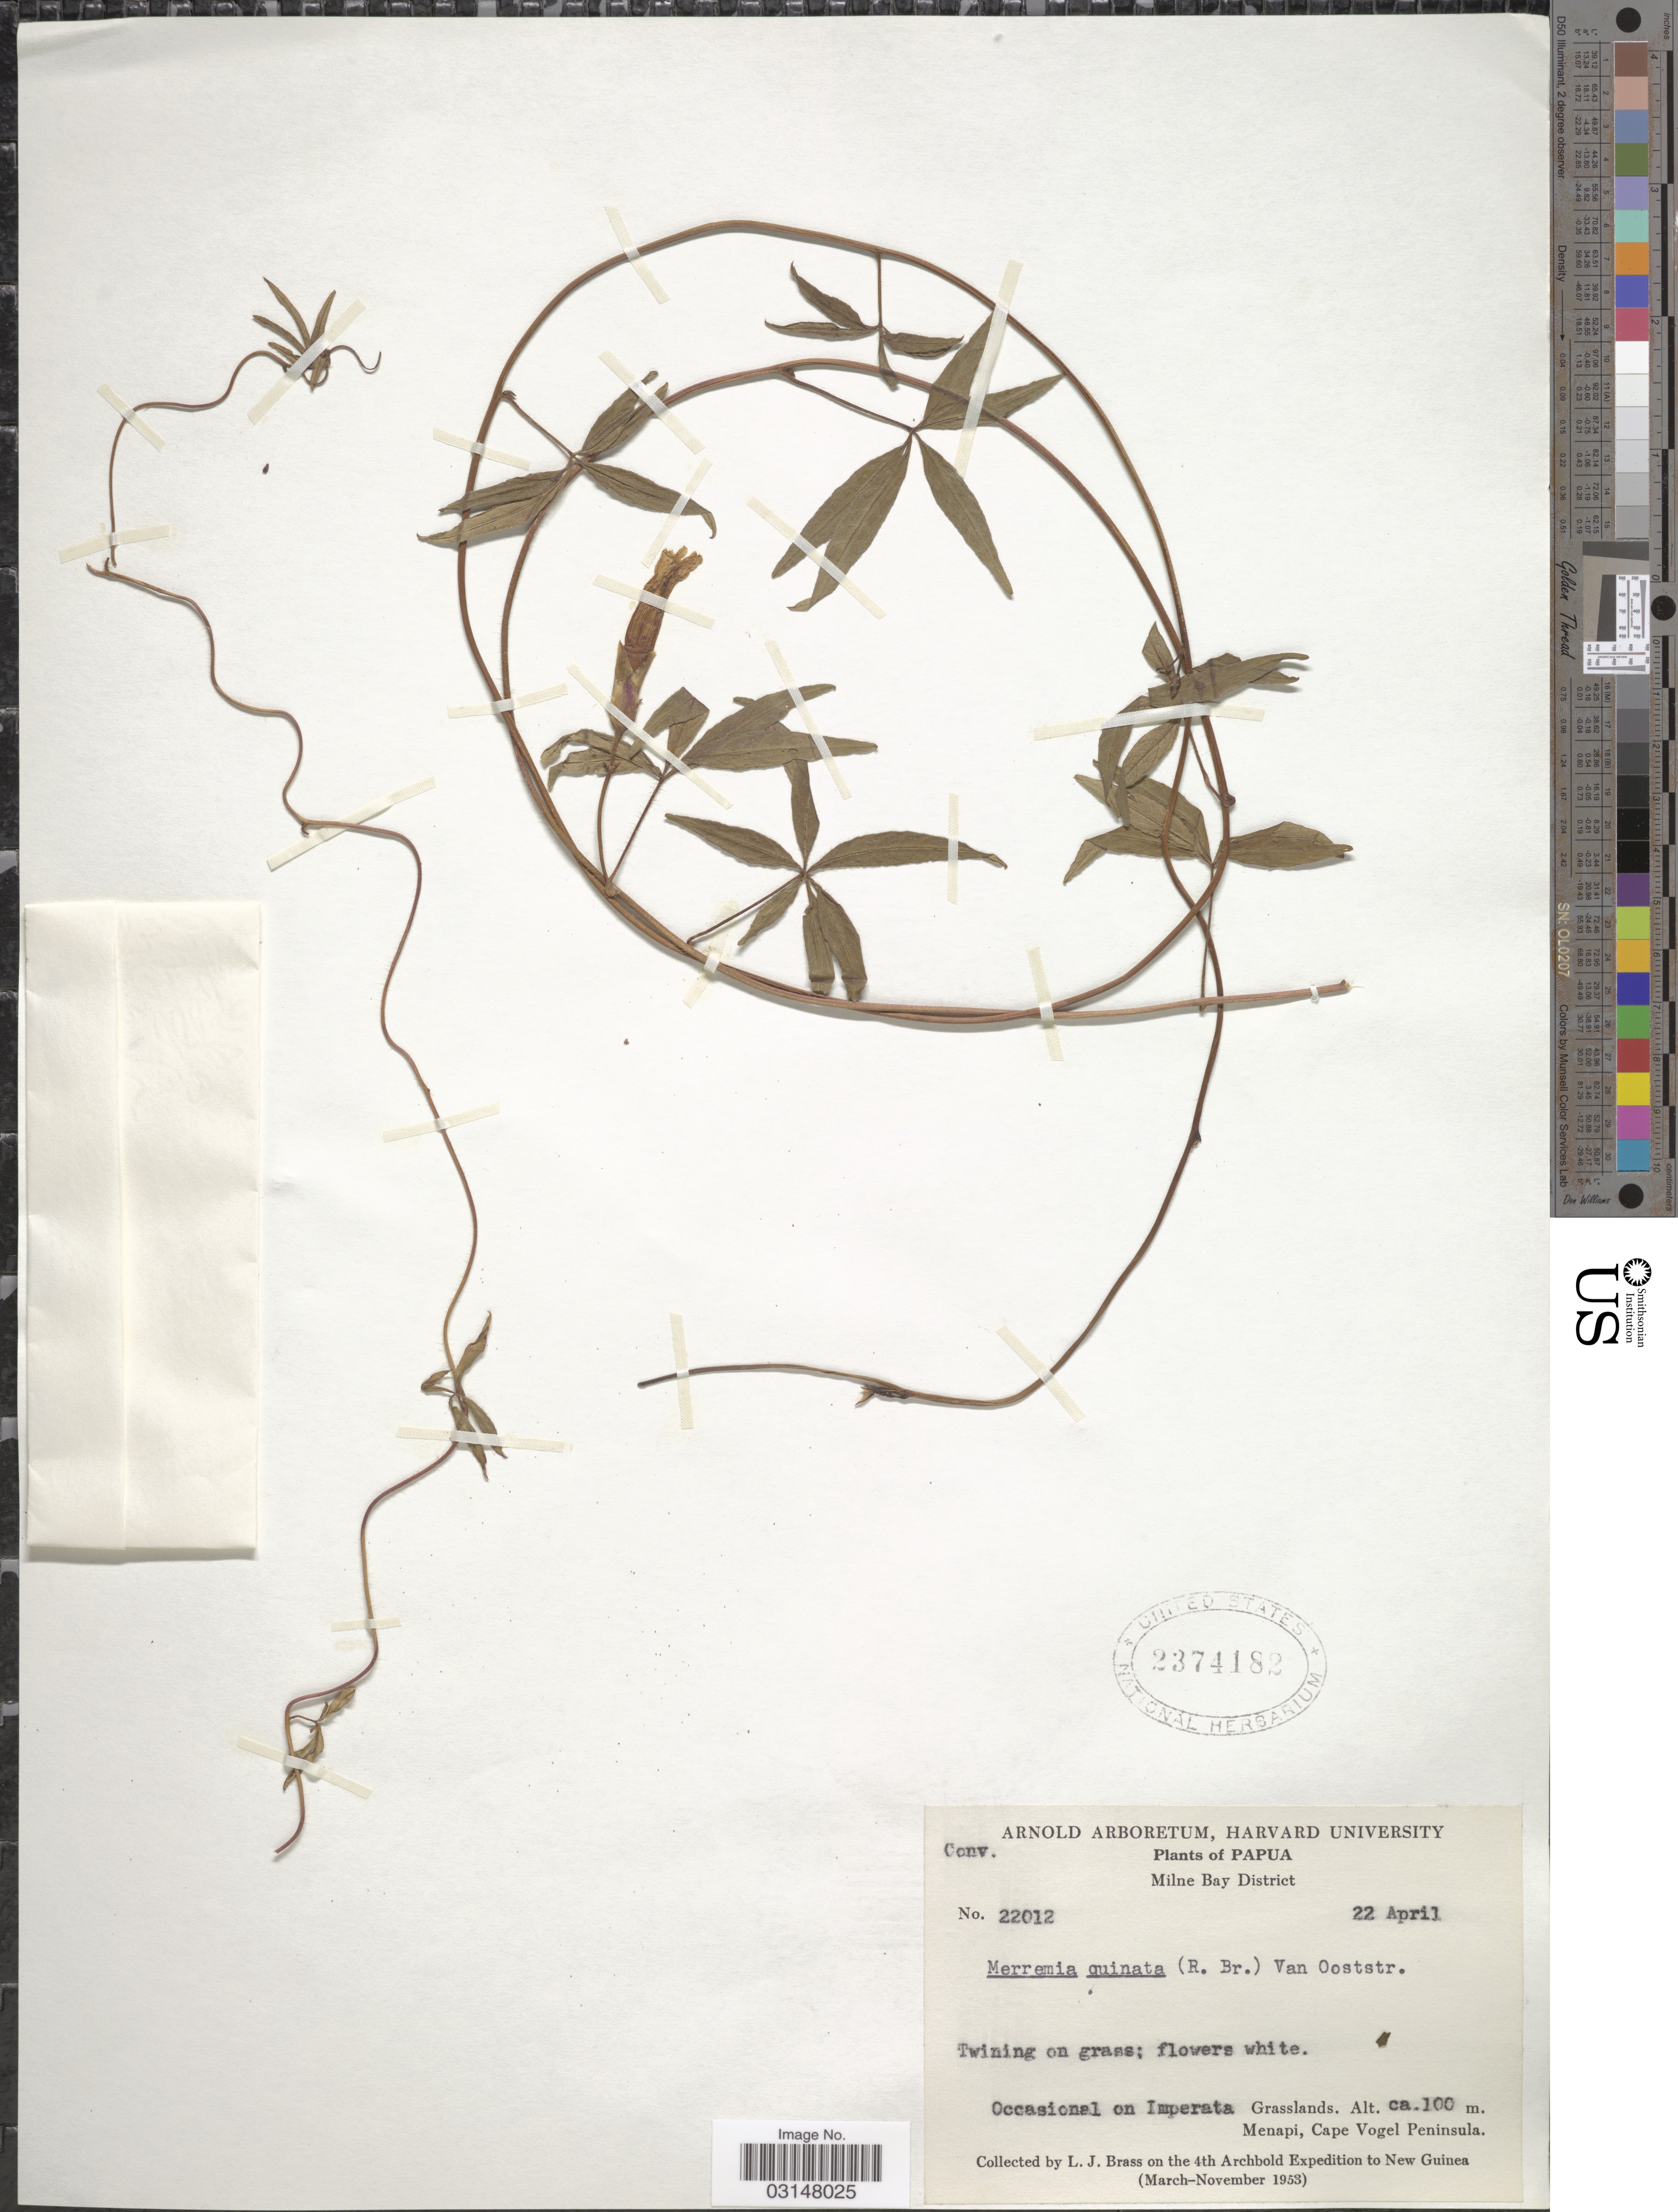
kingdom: Plantae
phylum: Tracheophyta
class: Magnoliopsida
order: Solanales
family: Convolvulaceae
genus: Distimake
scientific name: Distimake quinatus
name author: (R. Br.) A. R. Simões & Staples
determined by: Wagner, W. L., (BOT), Smithsonian Institution - National Museum of Natural History (UNITED STATES)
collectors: L. J. Brass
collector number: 22012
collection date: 1953-04-22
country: Papua New Guinea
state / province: Milne Bay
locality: Papua. Milne Bay District. Imperata Grasslands. Menapi, Cape Vogel Peninsula. New Guinea.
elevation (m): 100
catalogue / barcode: US 2374182